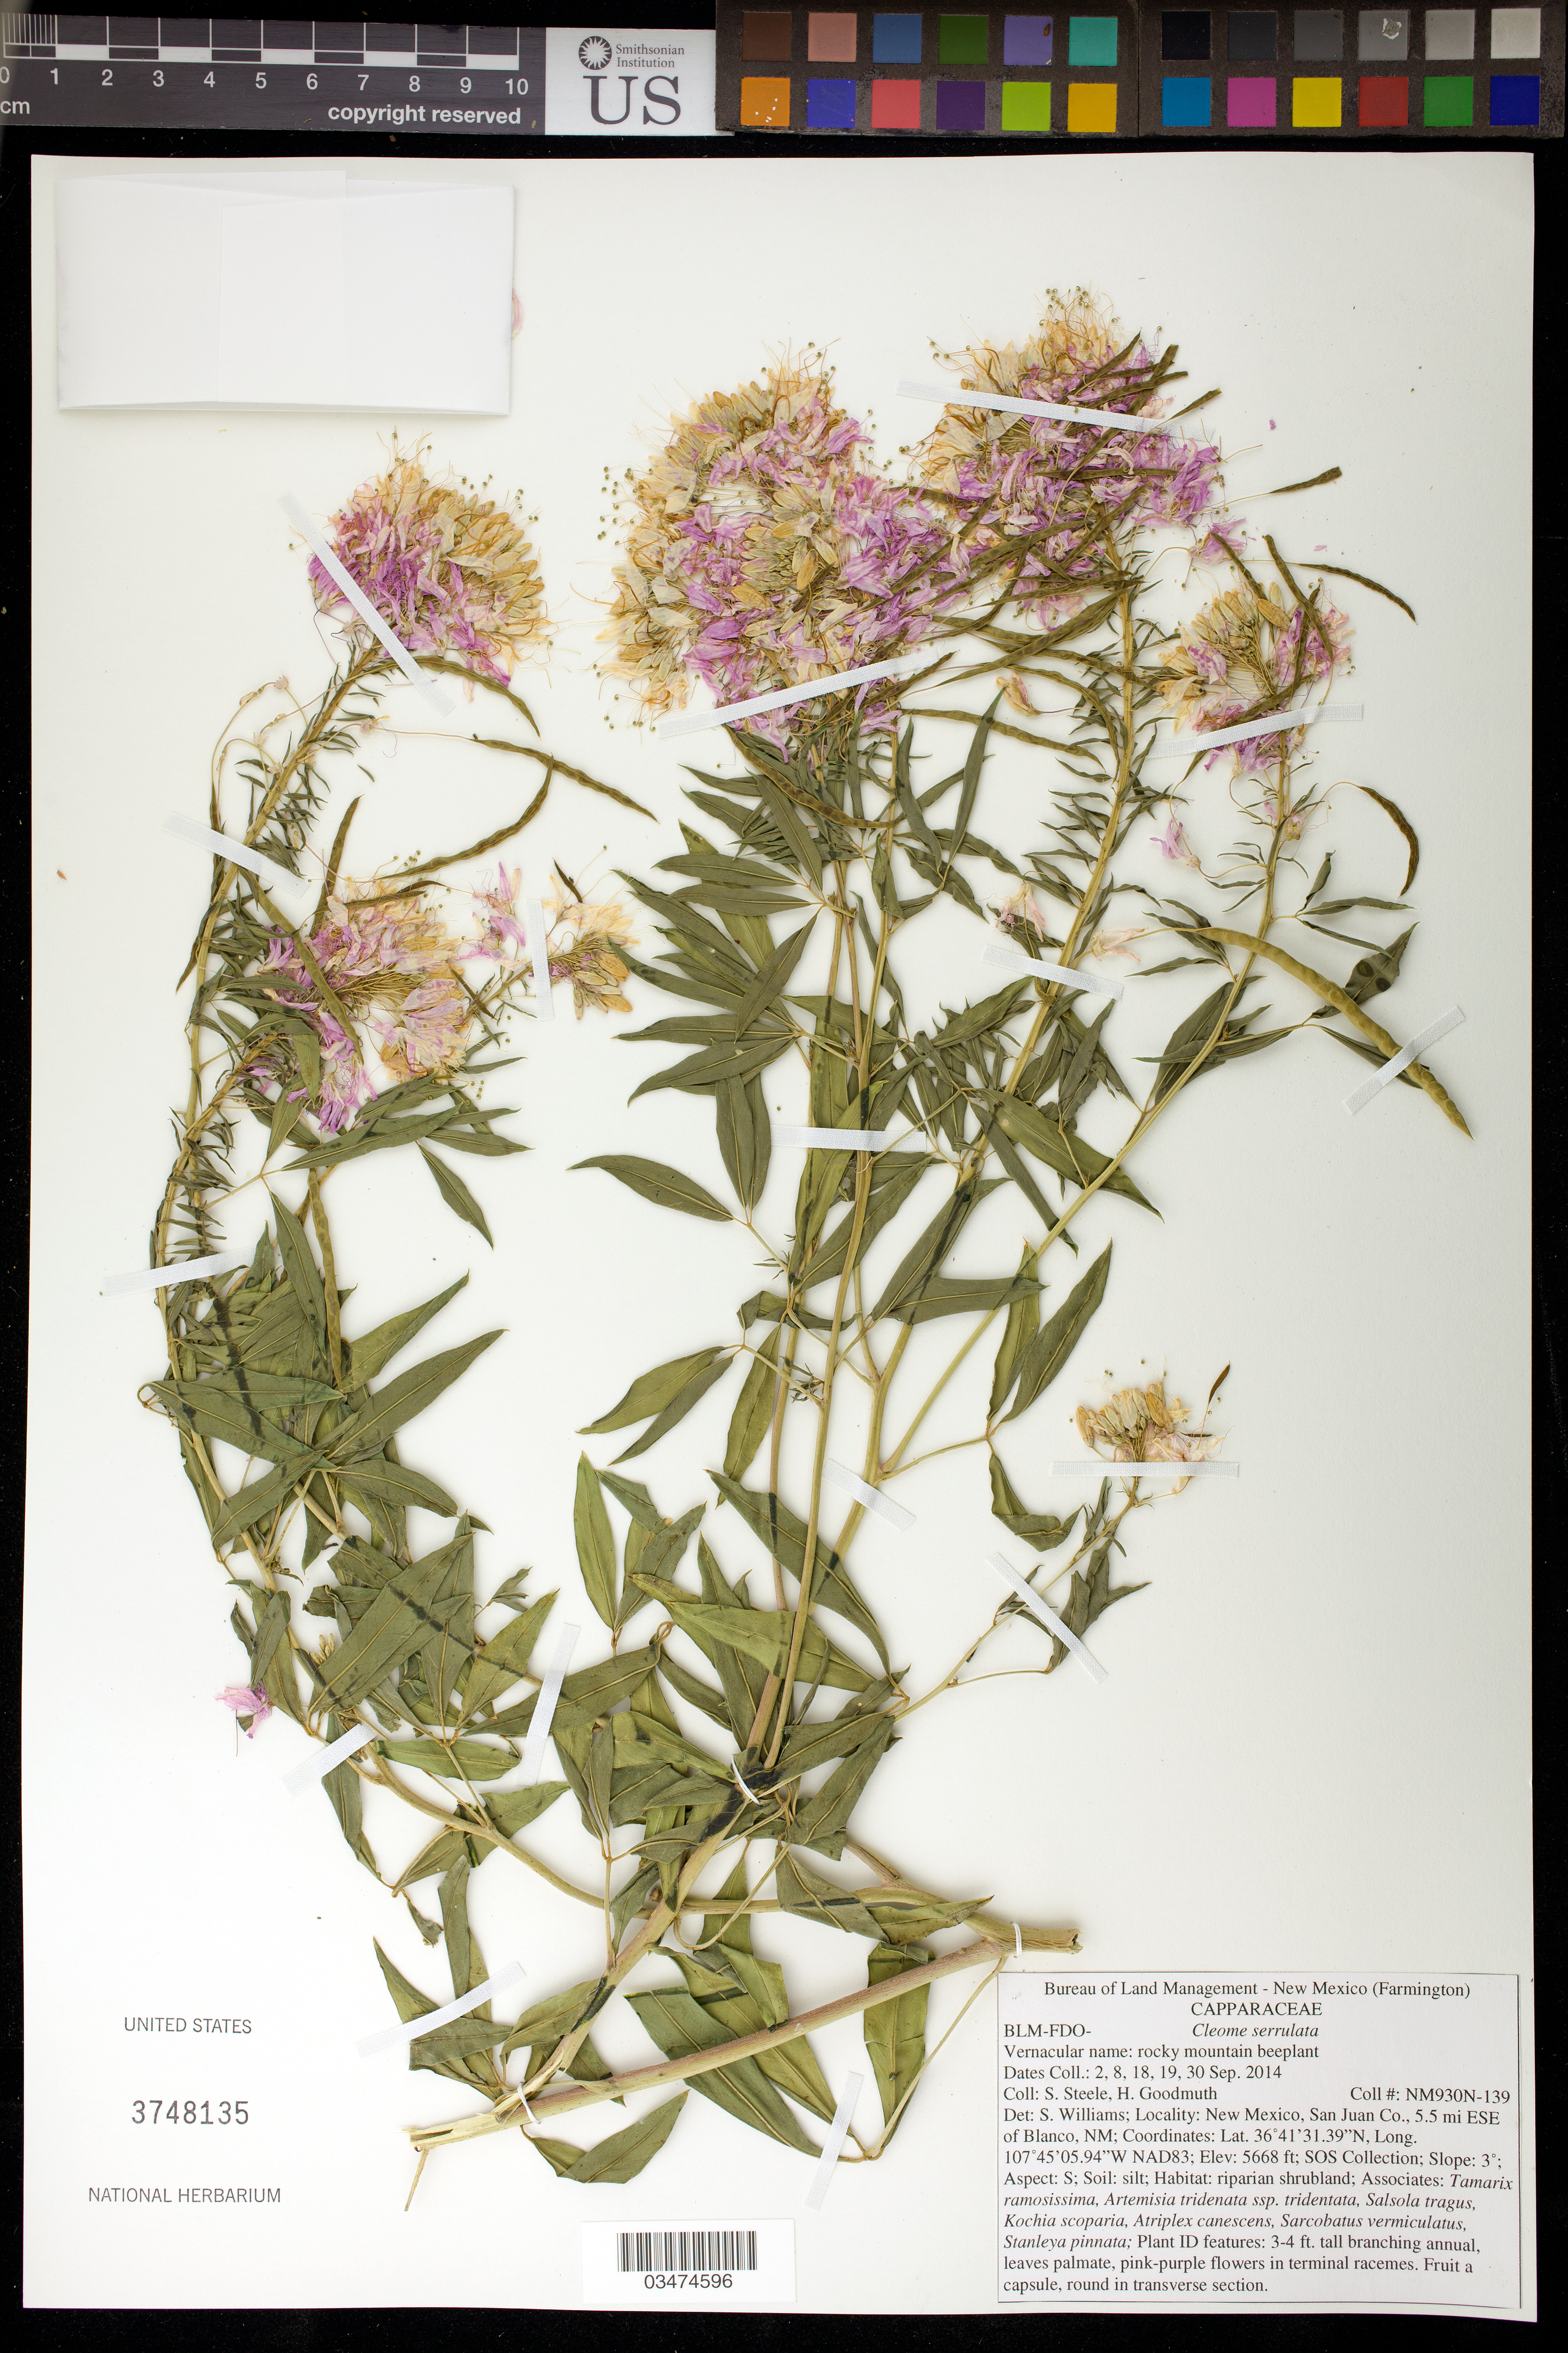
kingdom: Plantae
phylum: Tracheophyta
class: Magnoliopsida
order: Brassicales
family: Cleomaceae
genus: Cleomella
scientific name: Cleomella serrulata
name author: (Pursh) Roalson & J.C. Hall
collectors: S. Steele & H. Goodmuth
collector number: NM930N-139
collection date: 2014-09-02/2014-09-30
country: United States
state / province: New Mexico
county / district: San Juan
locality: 5.5 mi. ESE of Blanco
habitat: Silt soil. Riparian shrubland.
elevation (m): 1728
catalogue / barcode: US 3748135